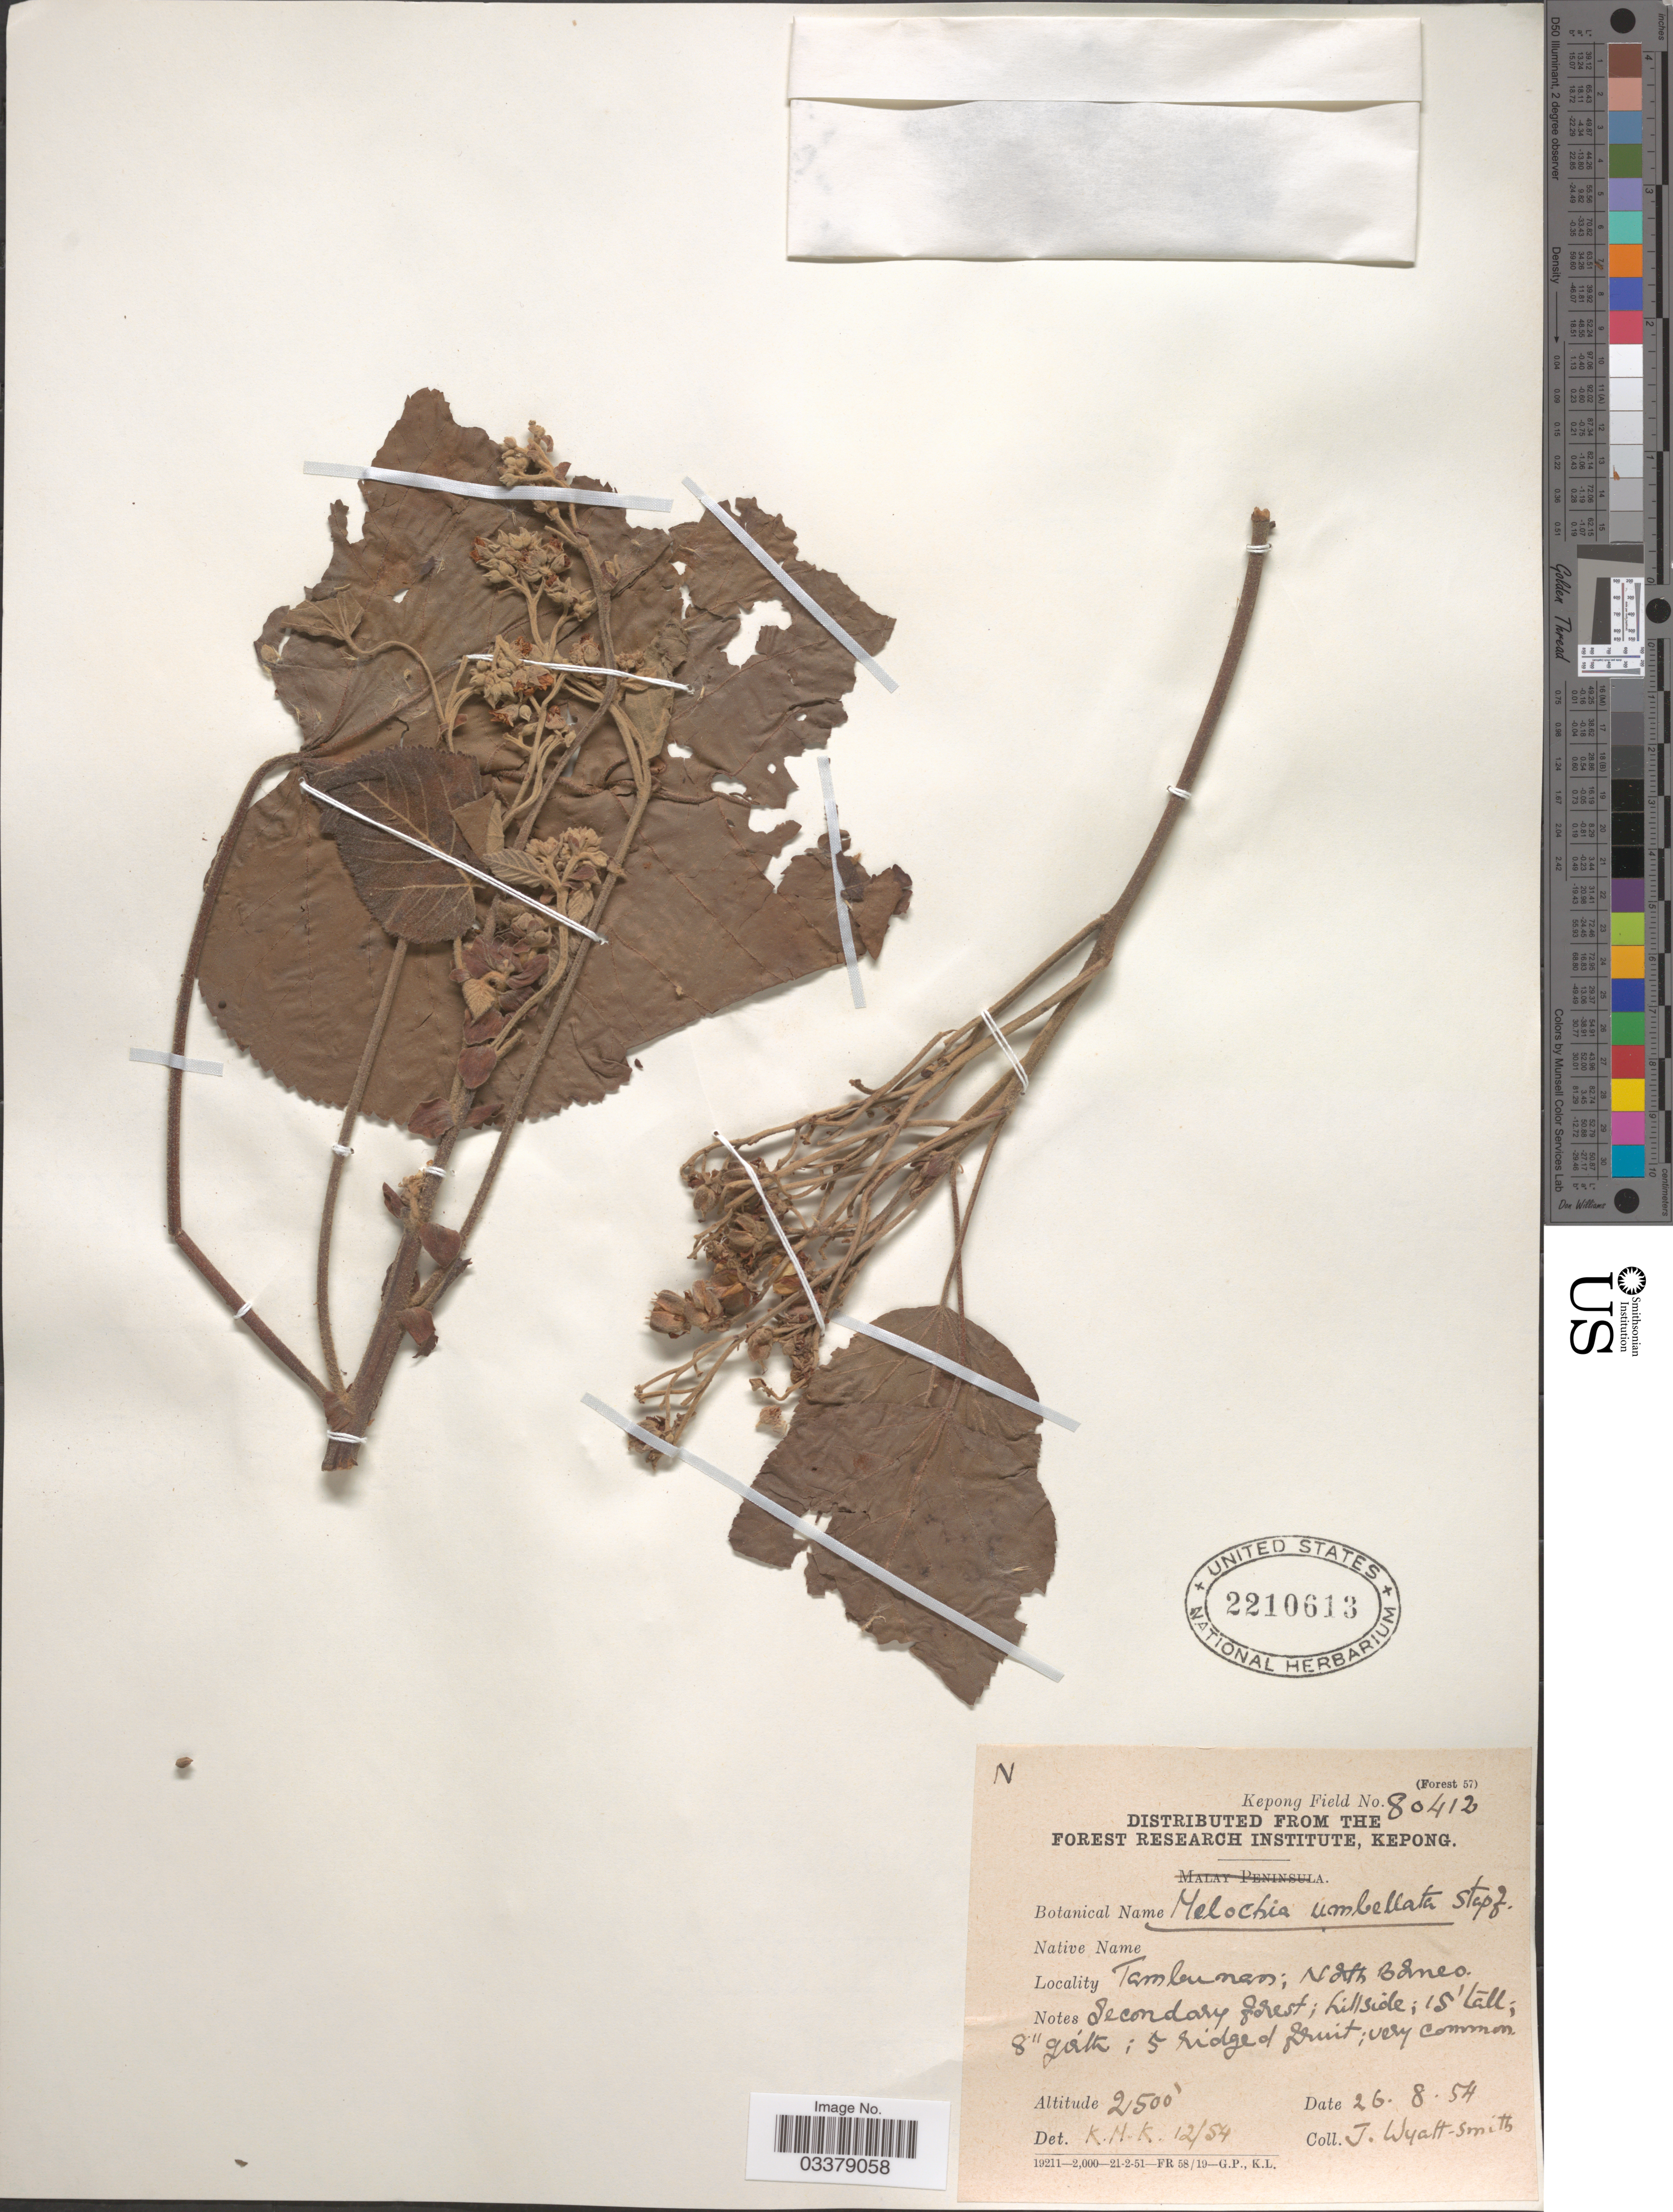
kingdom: Plantae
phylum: Tracheophyta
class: Magnoliopsida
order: Malvales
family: Malvaceae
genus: Melochia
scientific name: Melochia umbellata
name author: Stapf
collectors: J. Wyatt-Smith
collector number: Kepong Field 80412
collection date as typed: Transcribed d/m/y: 26/8/54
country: Malaysia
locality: Tambunan; North Borneo.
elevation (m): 762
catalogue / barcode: US 2210613